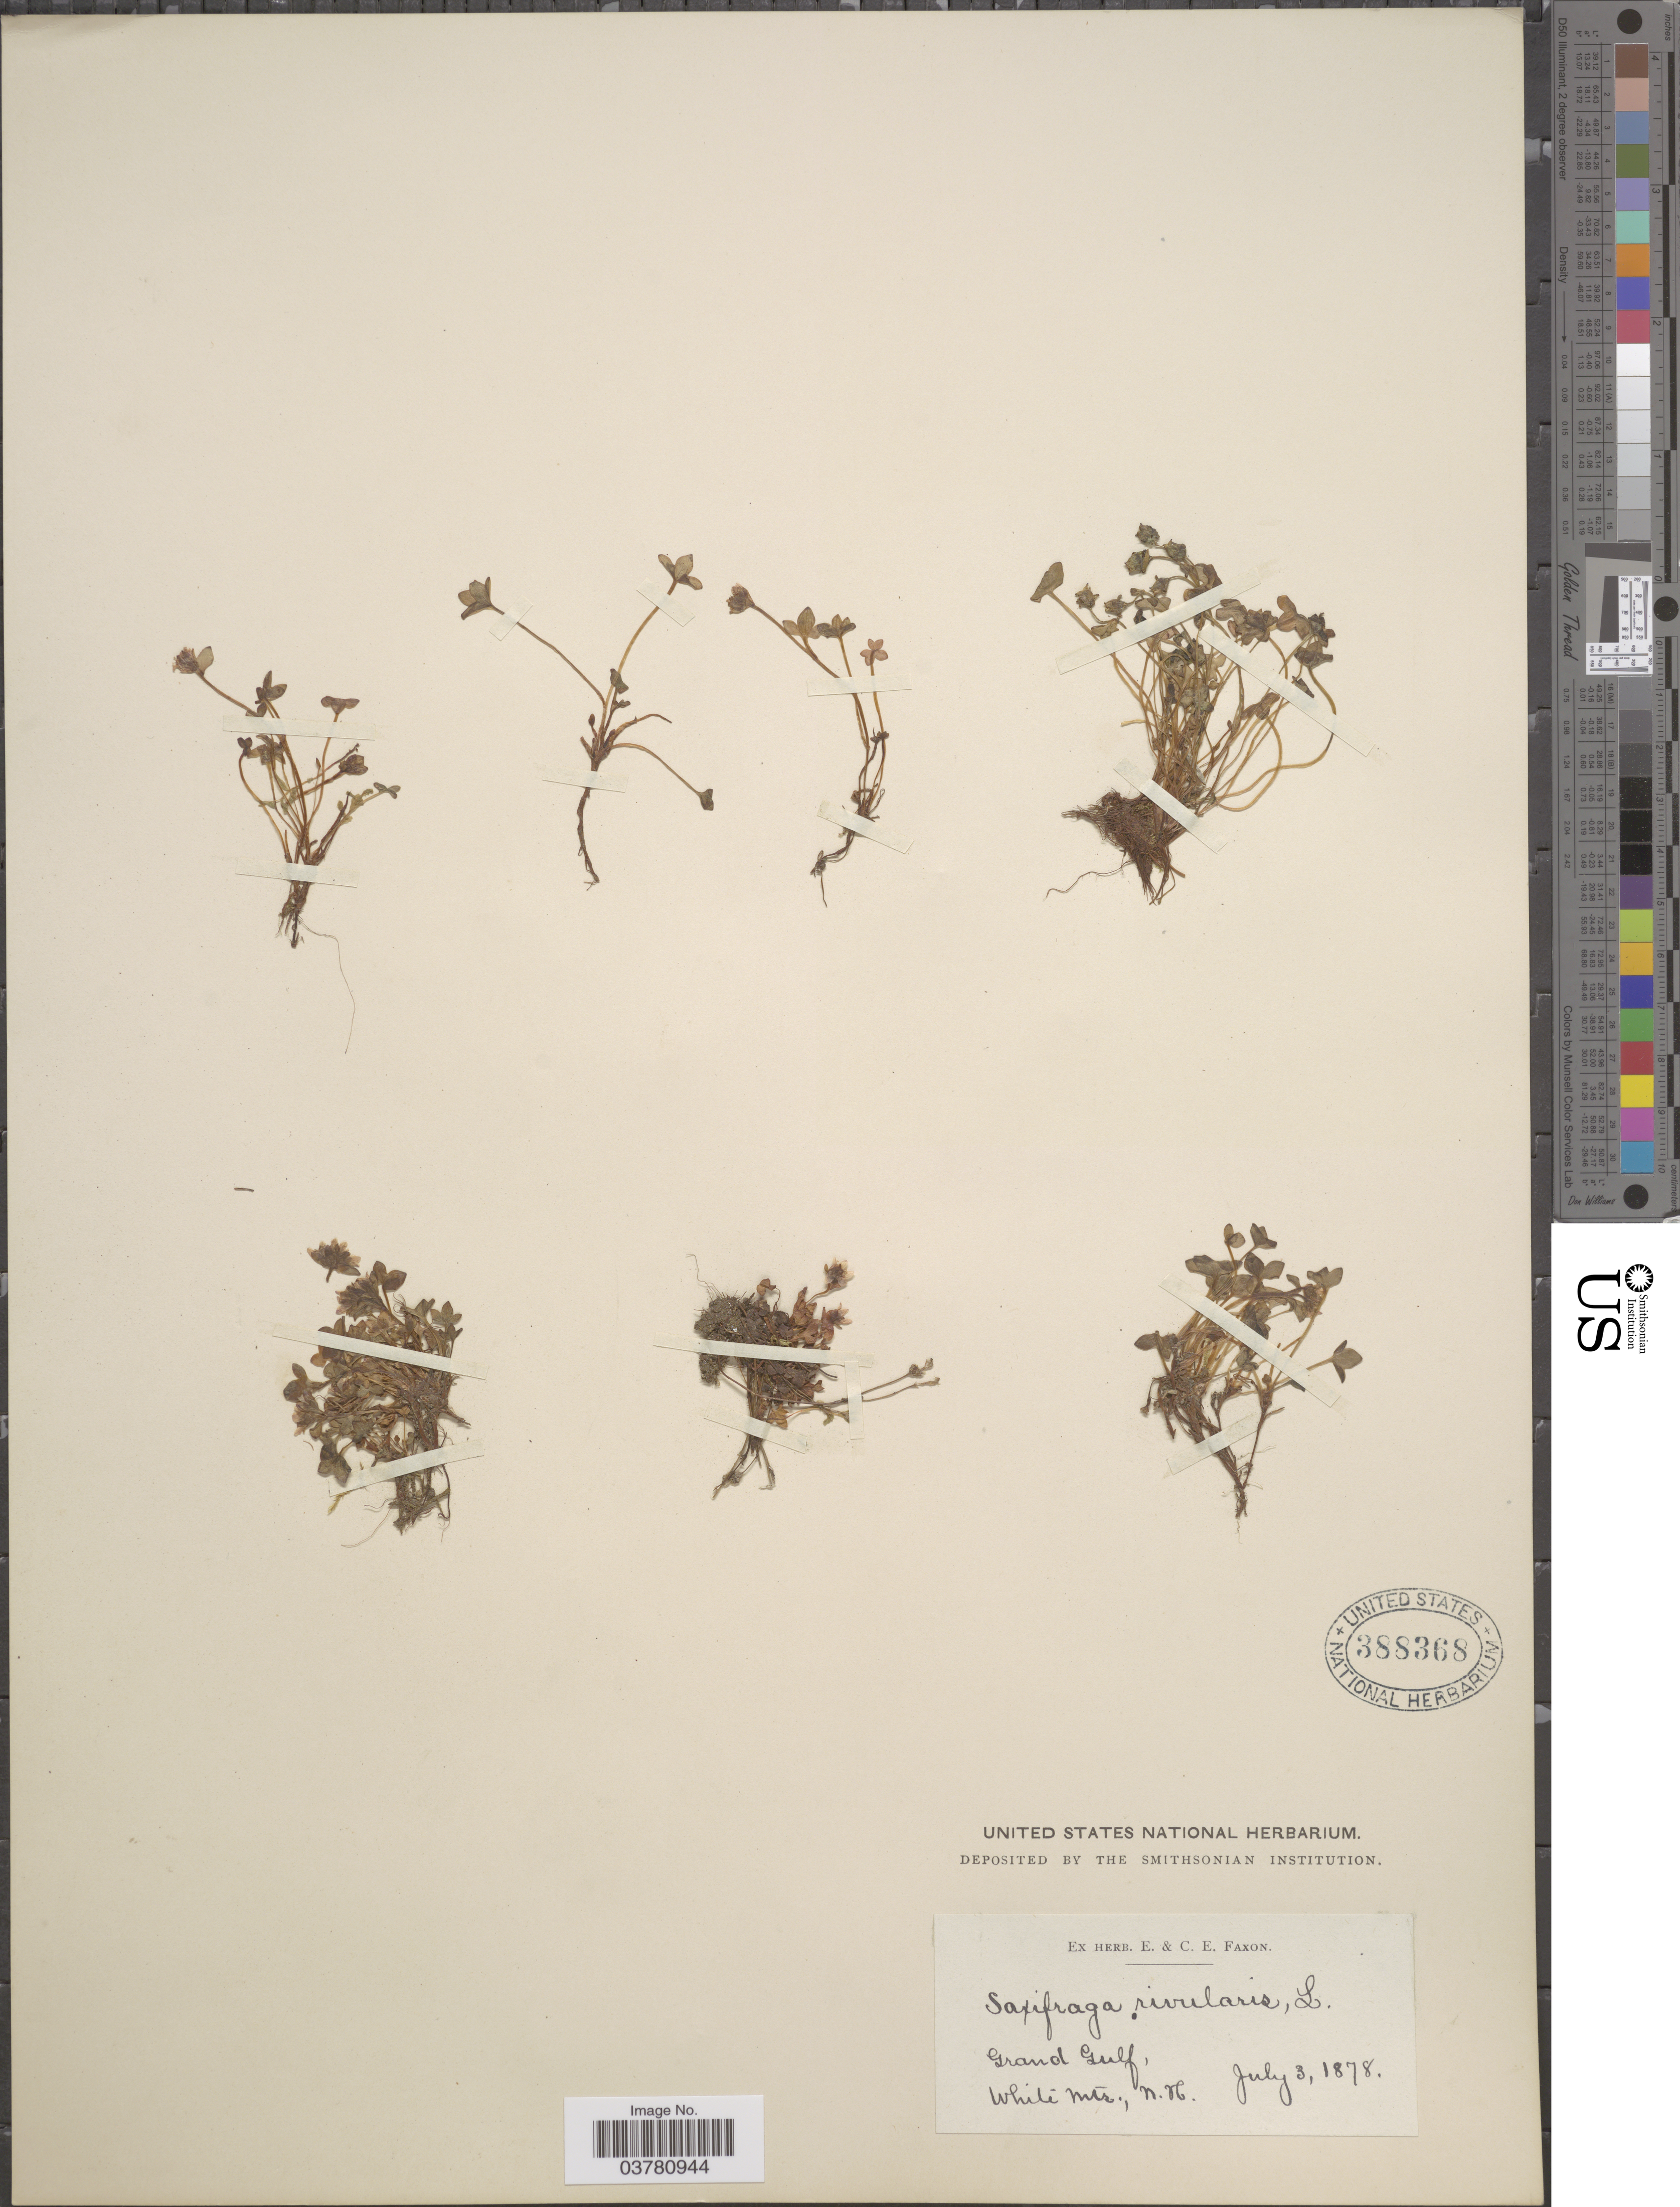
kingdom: Plantae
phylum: Tracheophyta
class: Magnoliopsida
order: Saxifragales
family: Saxifragaceae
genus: Saxifraga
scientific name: Saxifraga rivularis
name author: L.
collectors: ex herb. E. & C.E. Faxon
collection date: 1878-07-03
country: United States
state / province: New Hampshire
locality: Grand Gulf, White Mts.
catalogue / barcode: US 388368